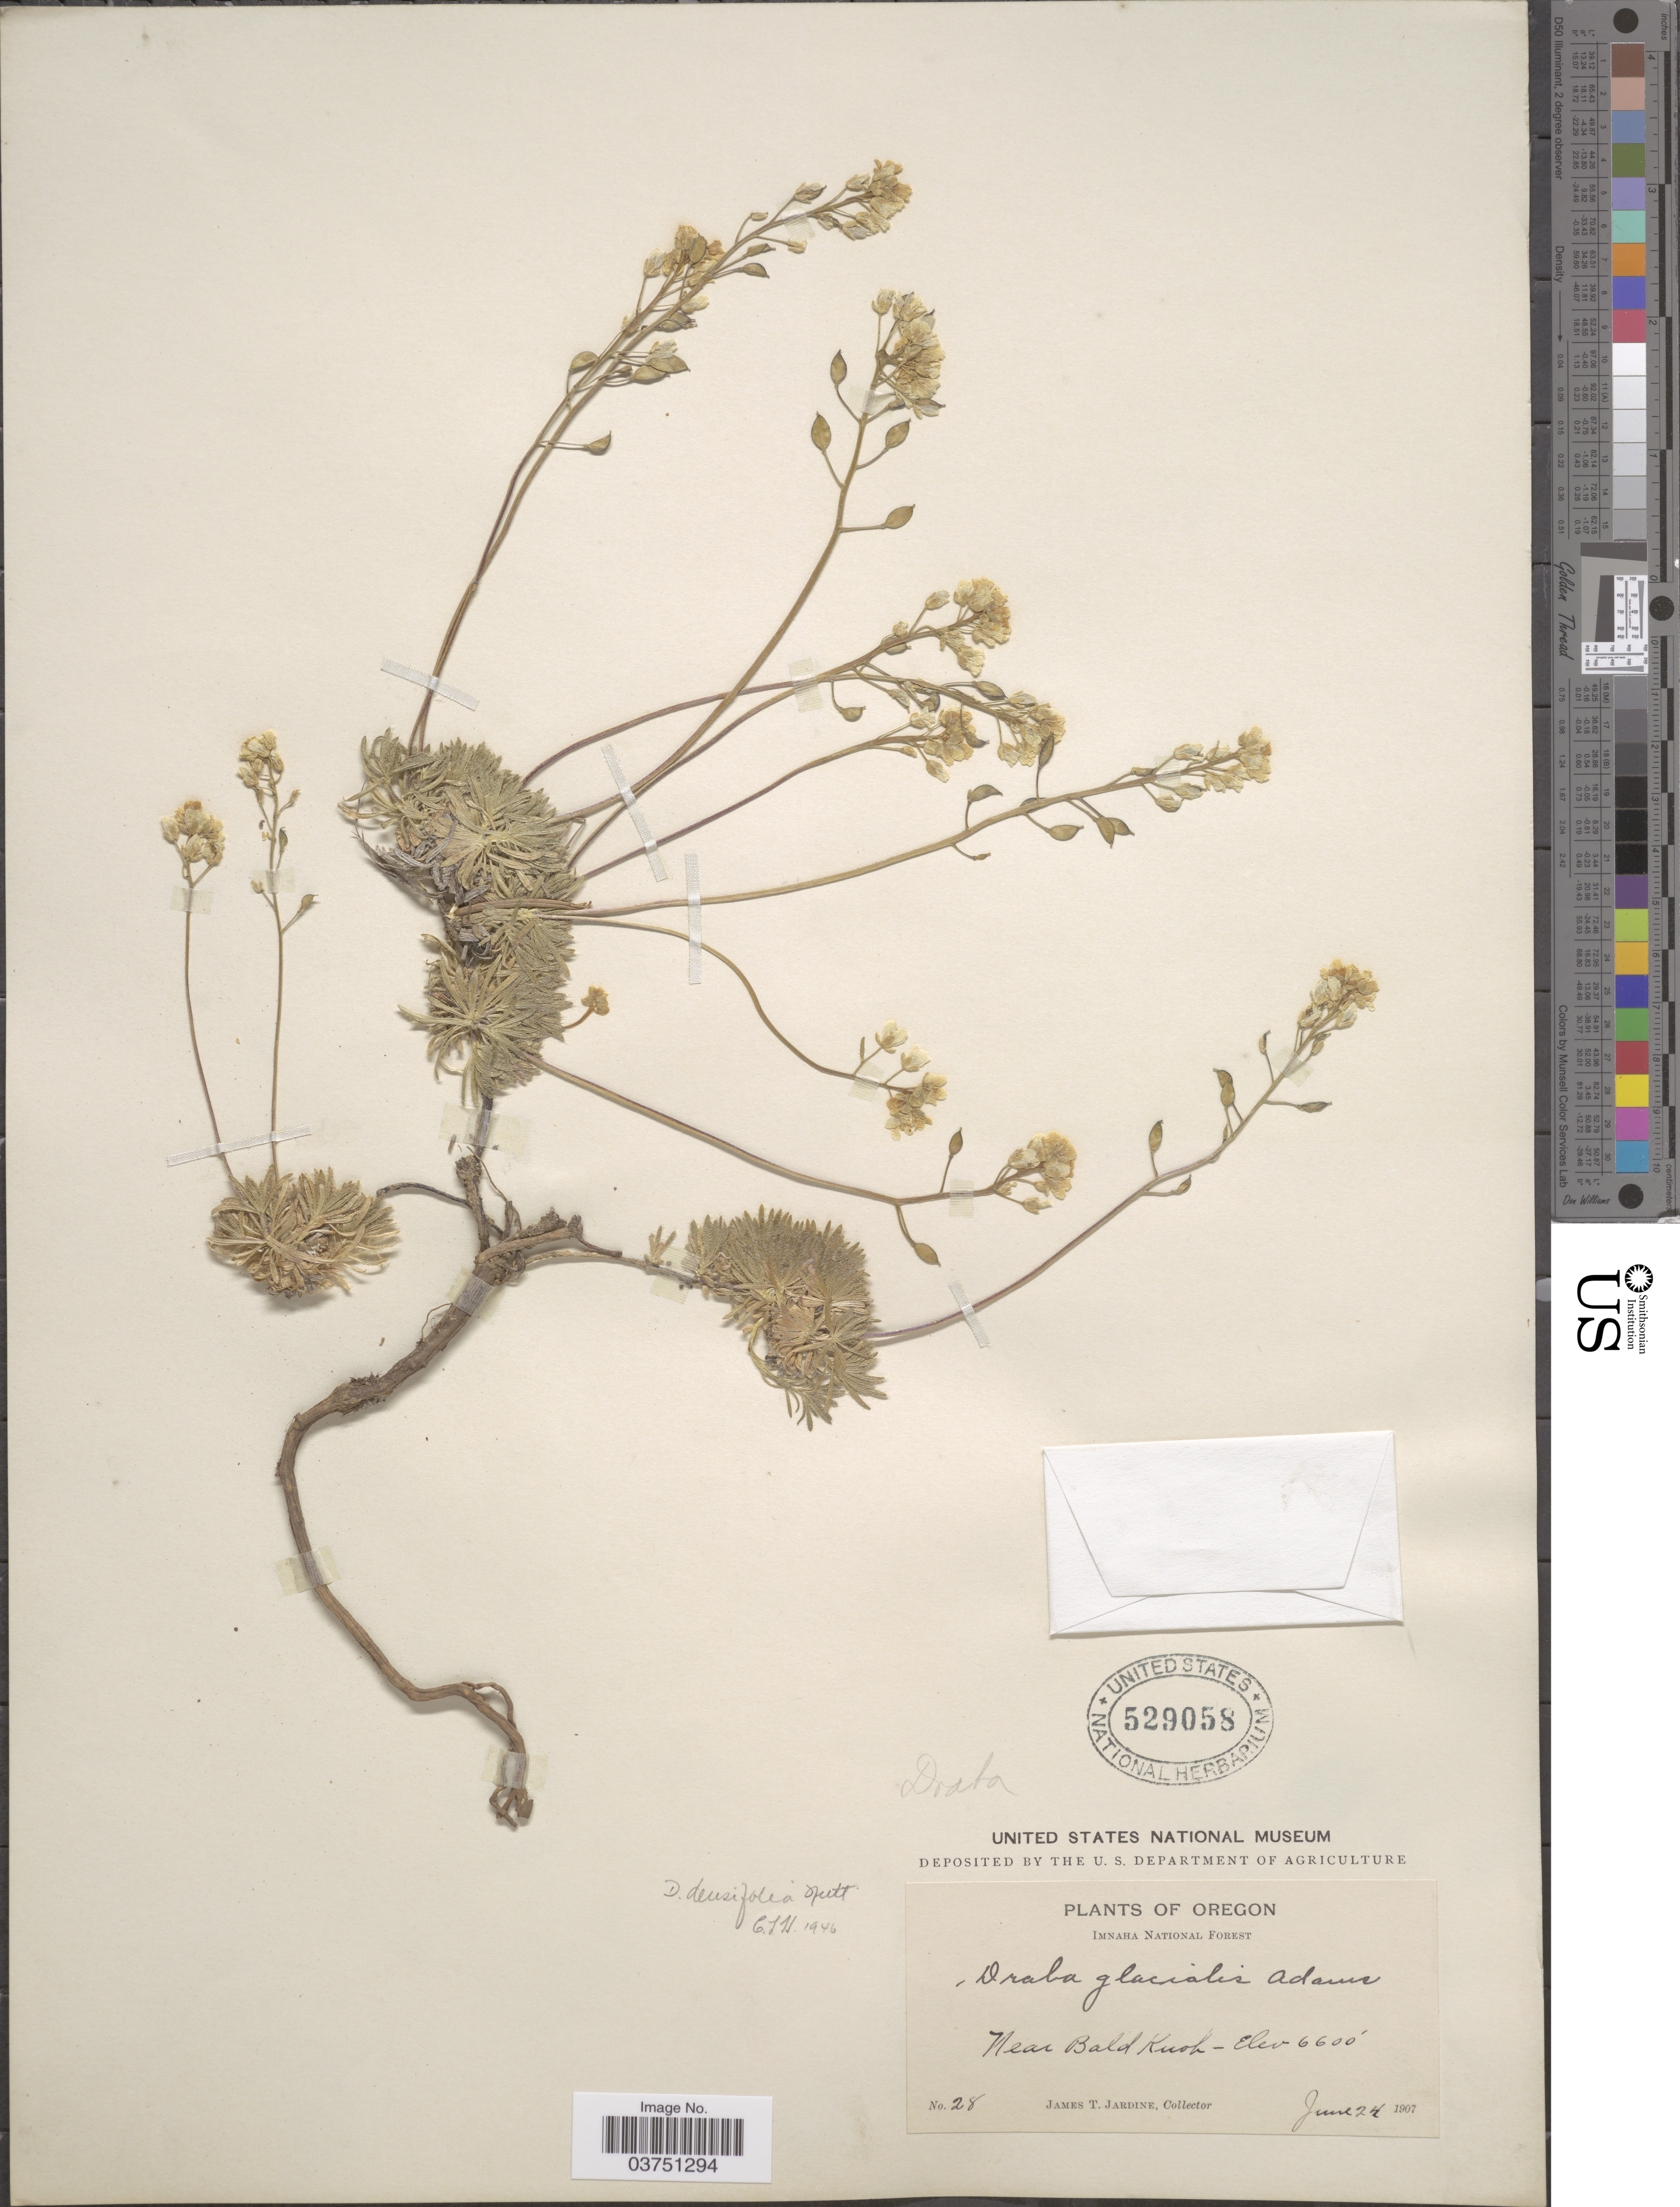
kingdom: Plantae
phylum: Tracheophyta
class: Magnoliopsida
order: Brassicales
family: Brassicaceae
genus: Draba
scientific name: Draba densifolia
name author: Nutt.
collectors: J. T. Jardine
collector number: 28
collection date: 1907-06-24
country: United States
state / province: Oregon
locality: Near Bald Knob. Imnaha National Forest.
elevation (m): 2012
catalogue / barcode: US 529058